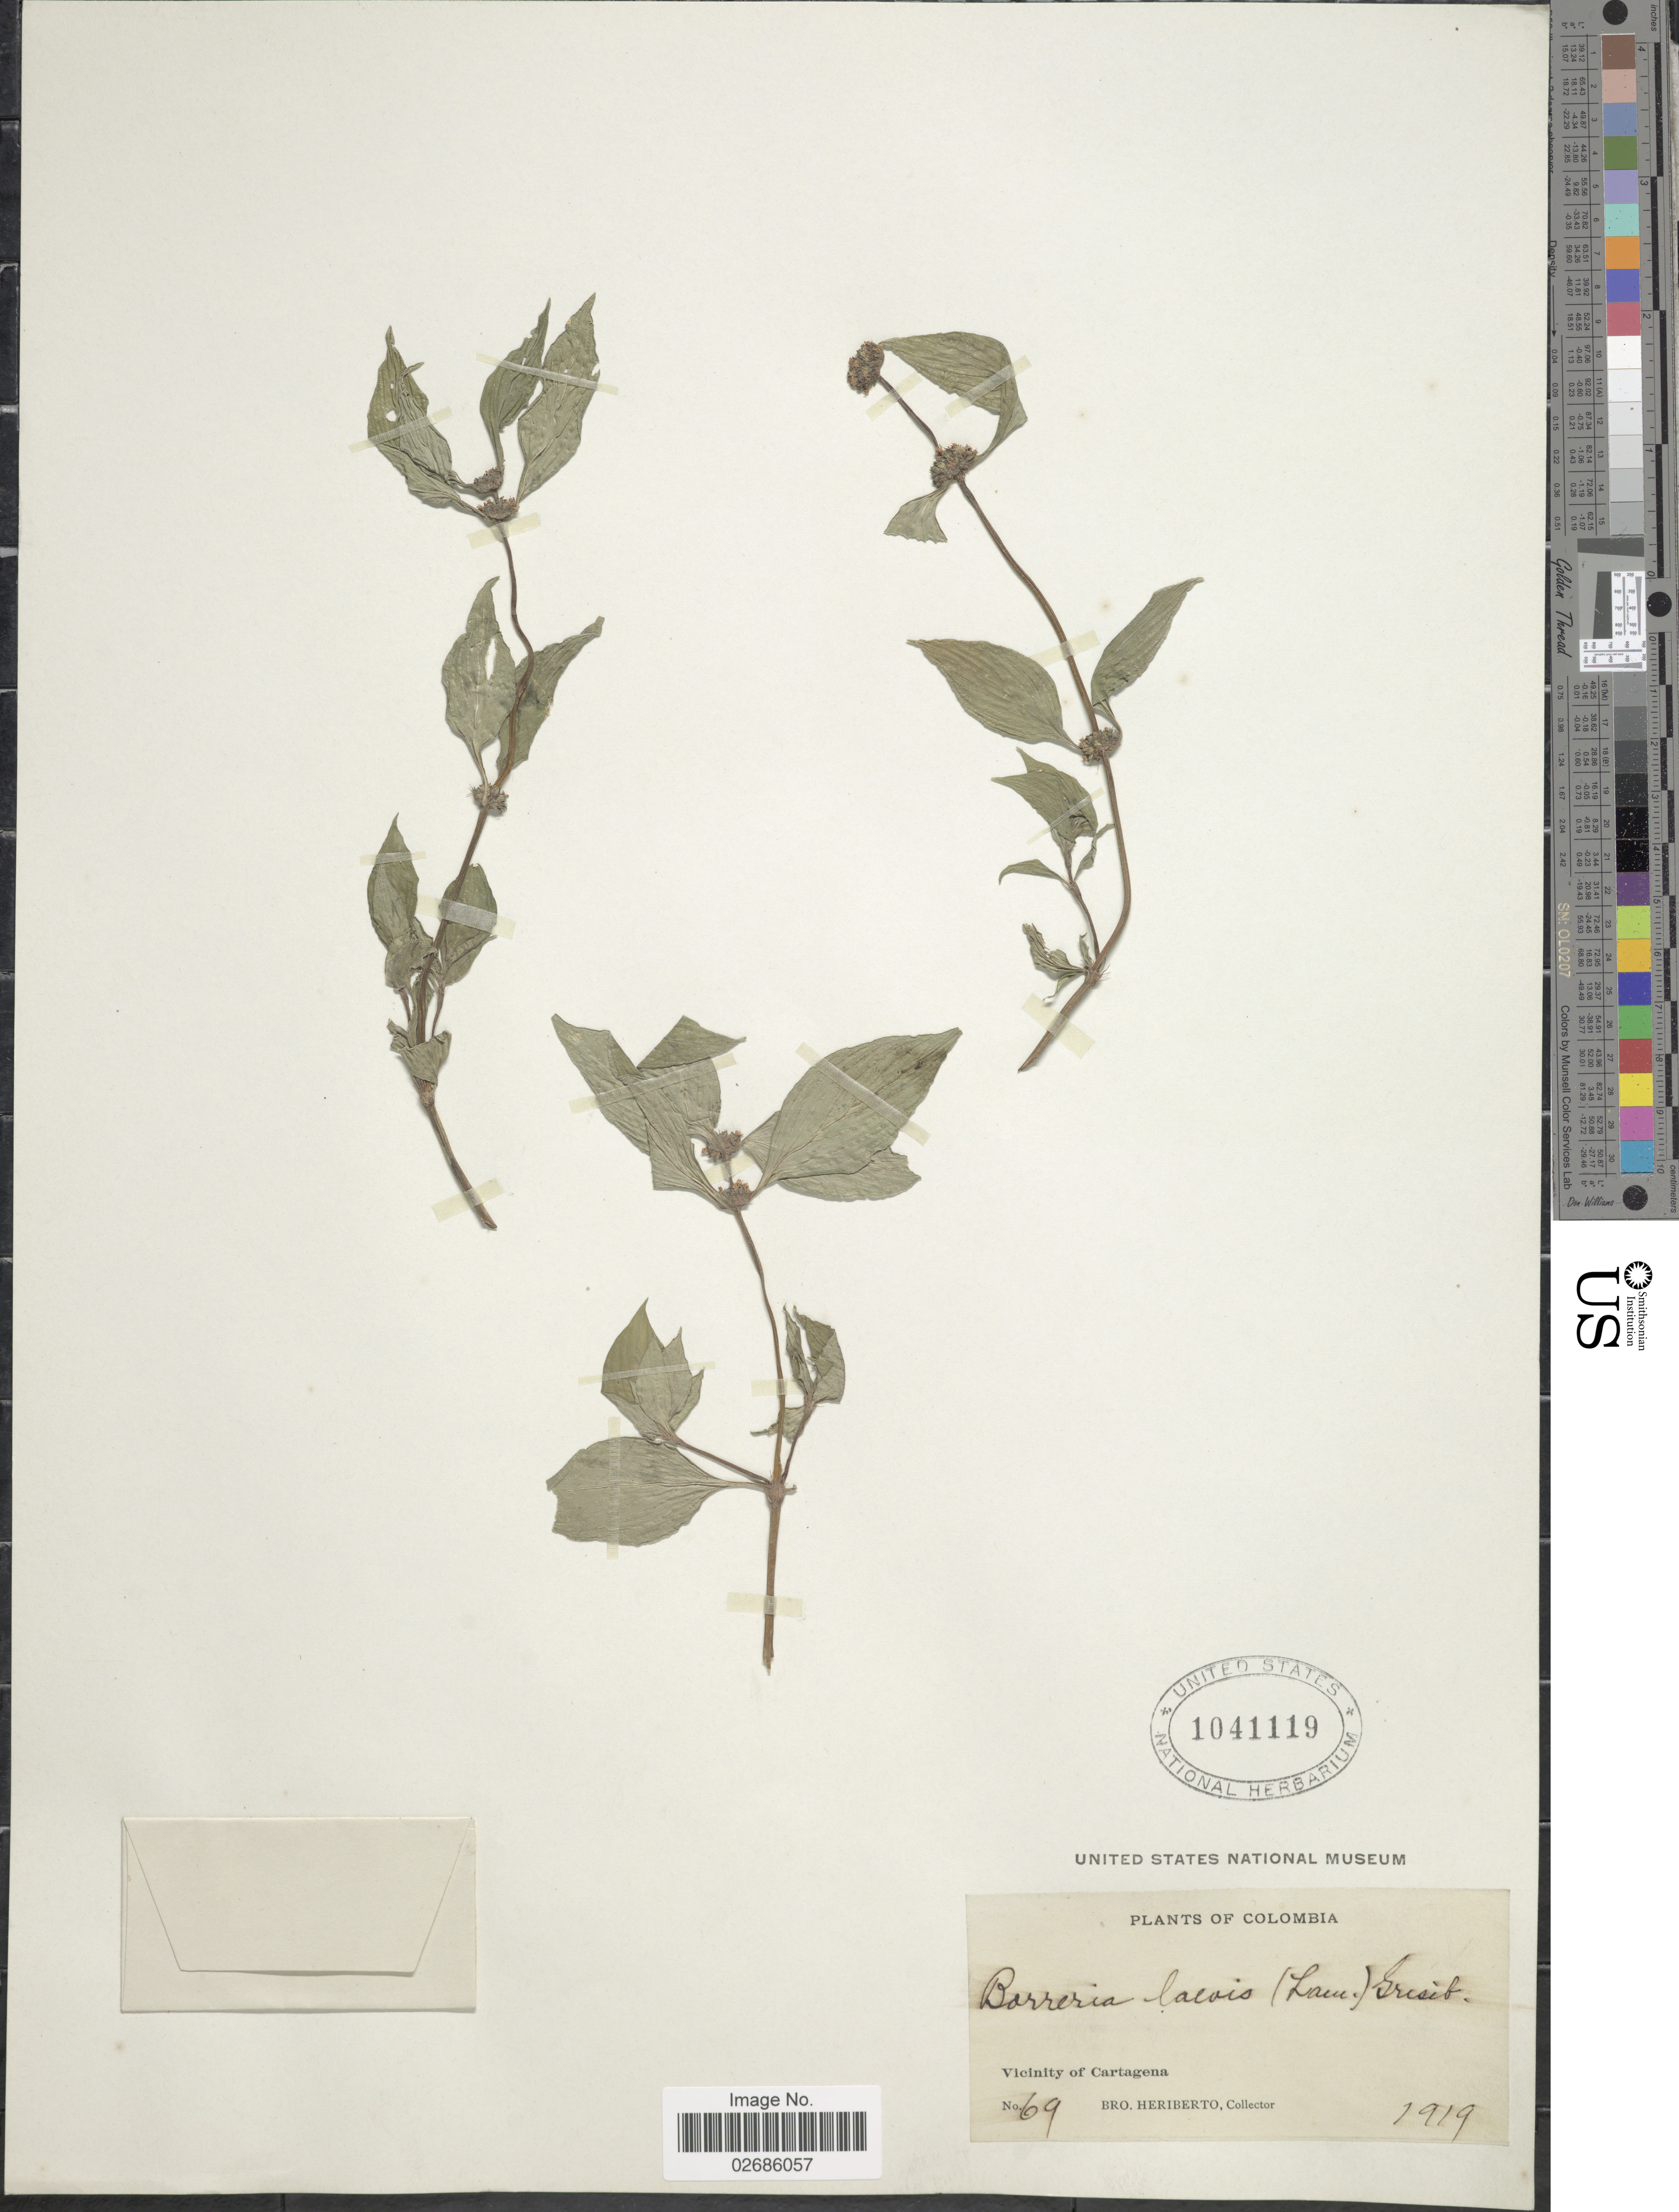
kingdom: Plantae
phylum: Tracheophyta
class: Magnoliopsida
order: Gentianales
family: Rubiaceae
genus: Borreria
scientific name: Borreria assurgens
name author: (Ruiz & Pav.) Griseb.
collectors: B. Heriberto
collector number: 69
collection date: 1919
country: Colombia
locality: Vicinity of Cartagena.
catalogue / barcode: US 1041119